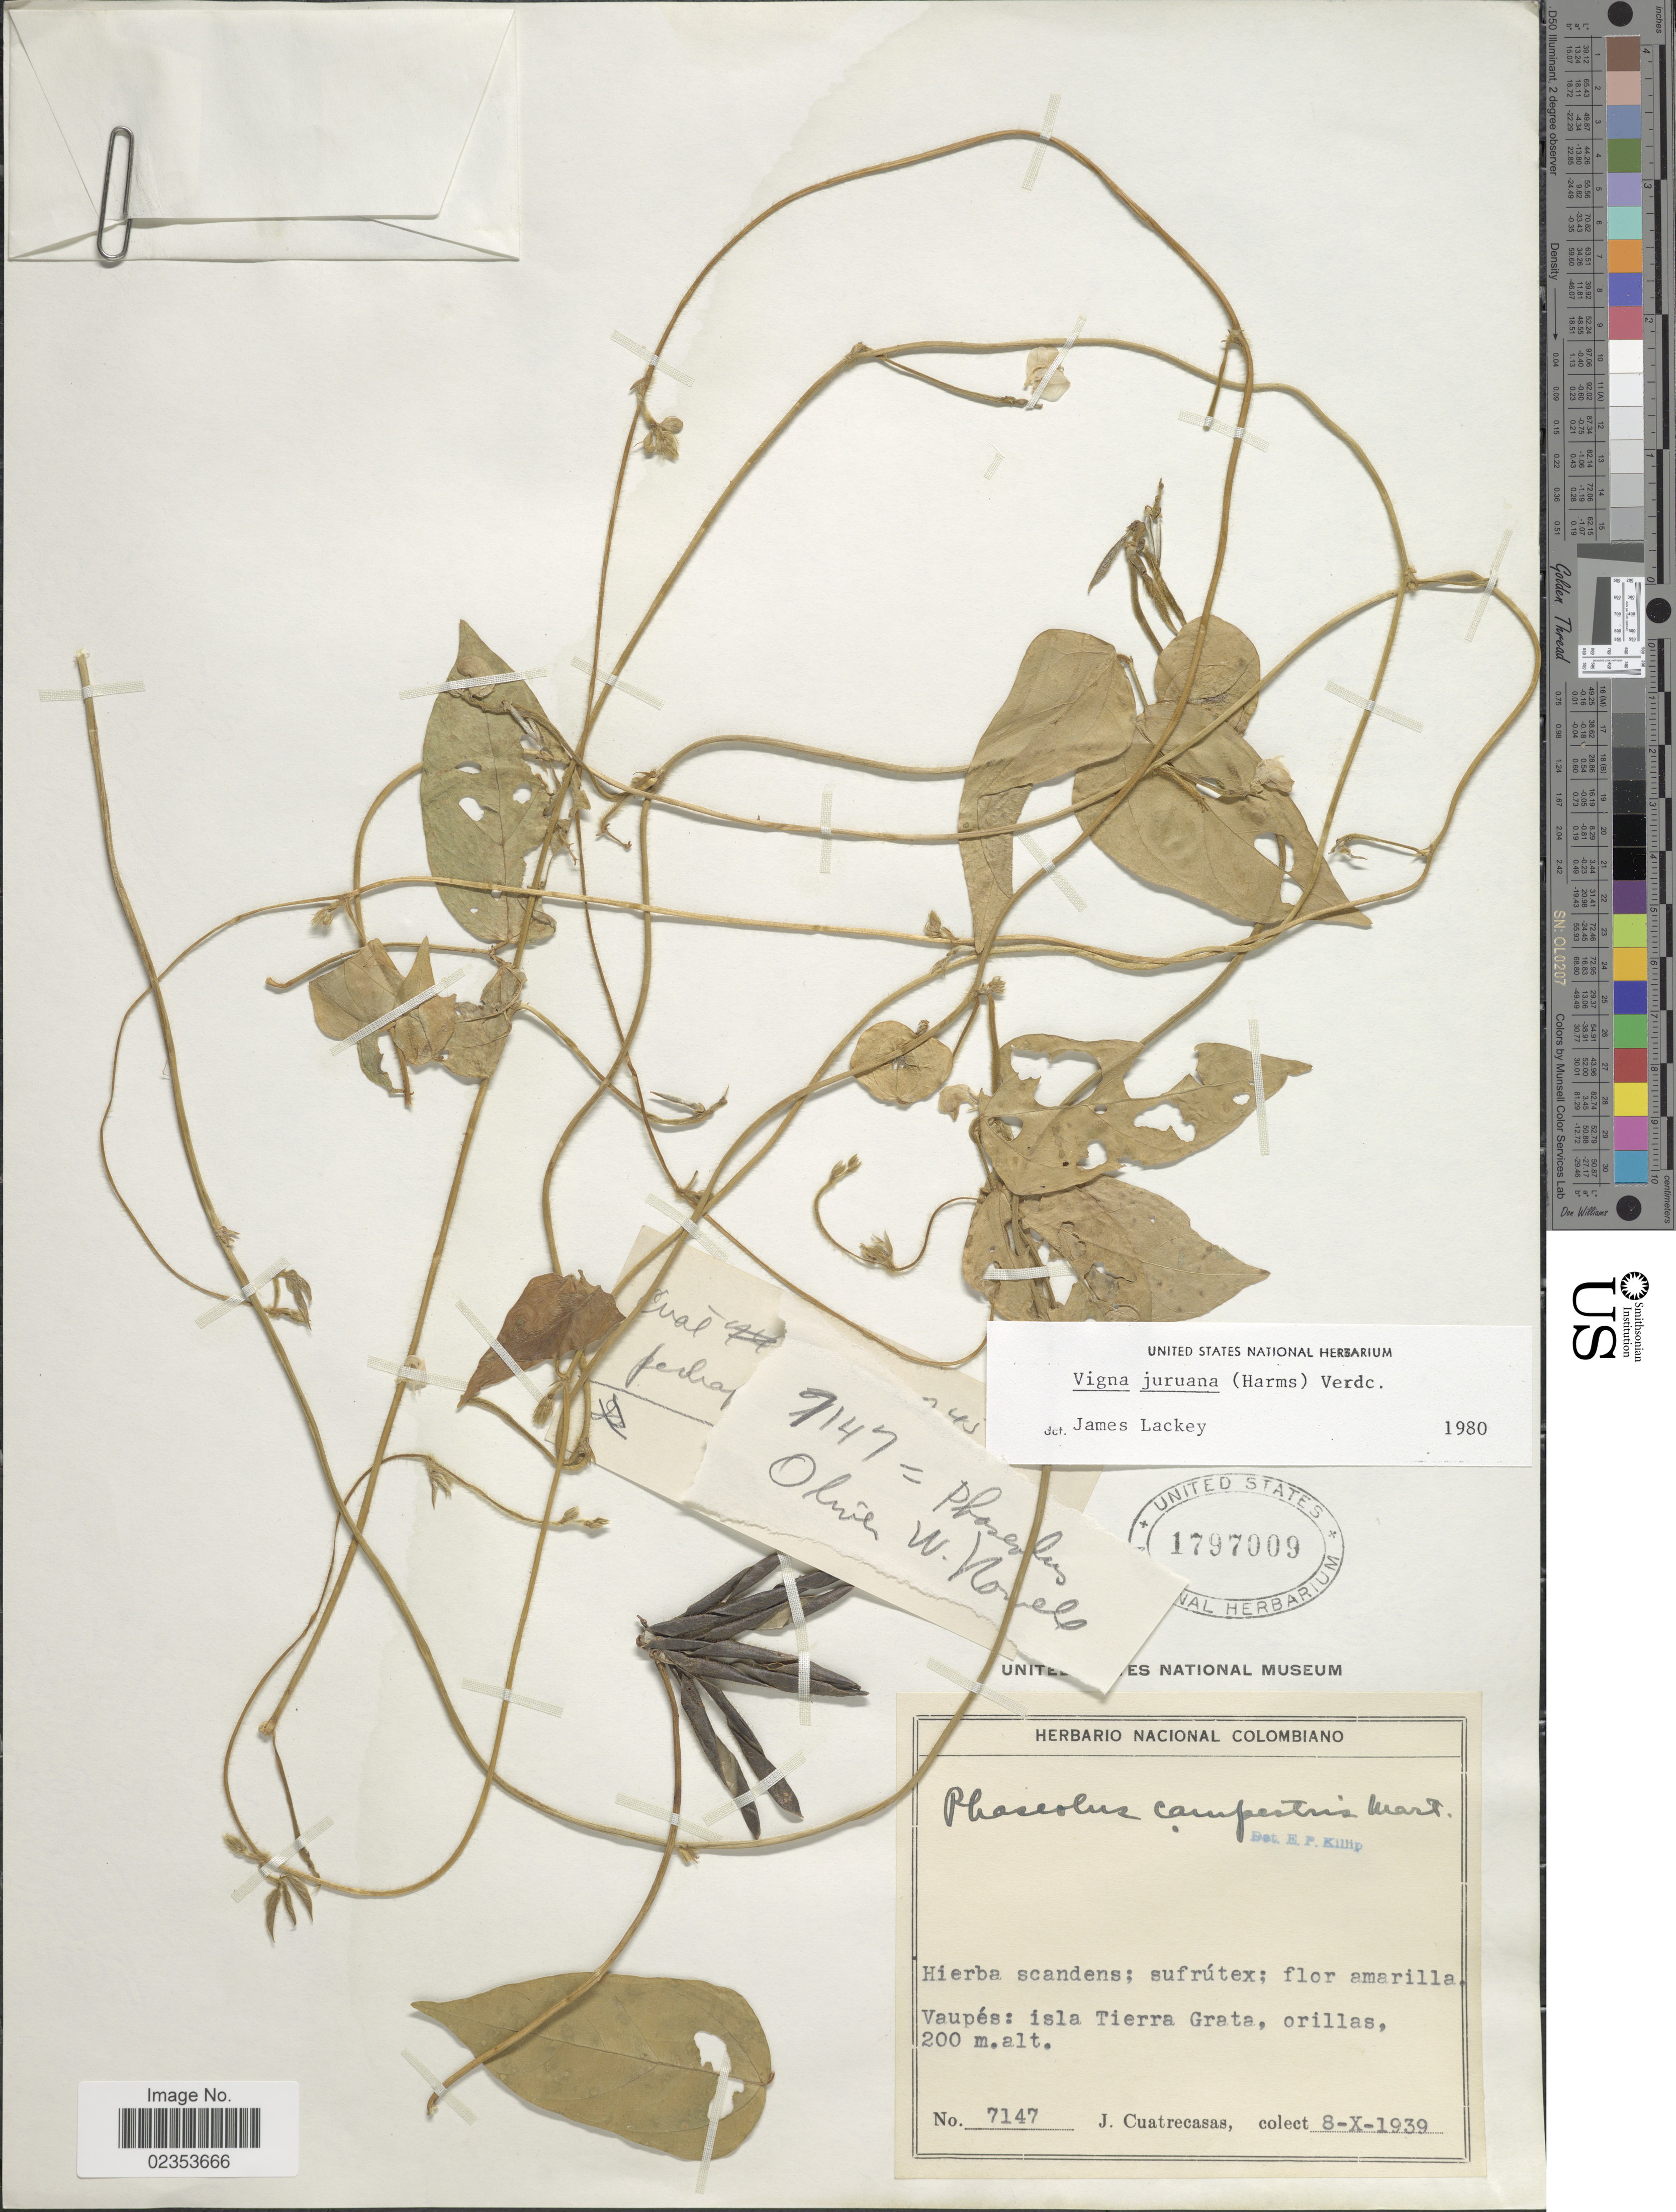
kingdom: Plantae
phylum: Tracheophyta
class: Magnoliopsida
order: Fabales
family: Fabaceae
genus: Vigna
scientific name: Vigna juruana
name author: (Harms) Verdc.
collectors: J. Cuatrecasas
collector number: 7147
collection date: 1939-10-08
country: Colombia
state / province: Vaupés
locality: Isla Tierra Grata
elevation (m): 200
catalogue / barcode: US 1797009